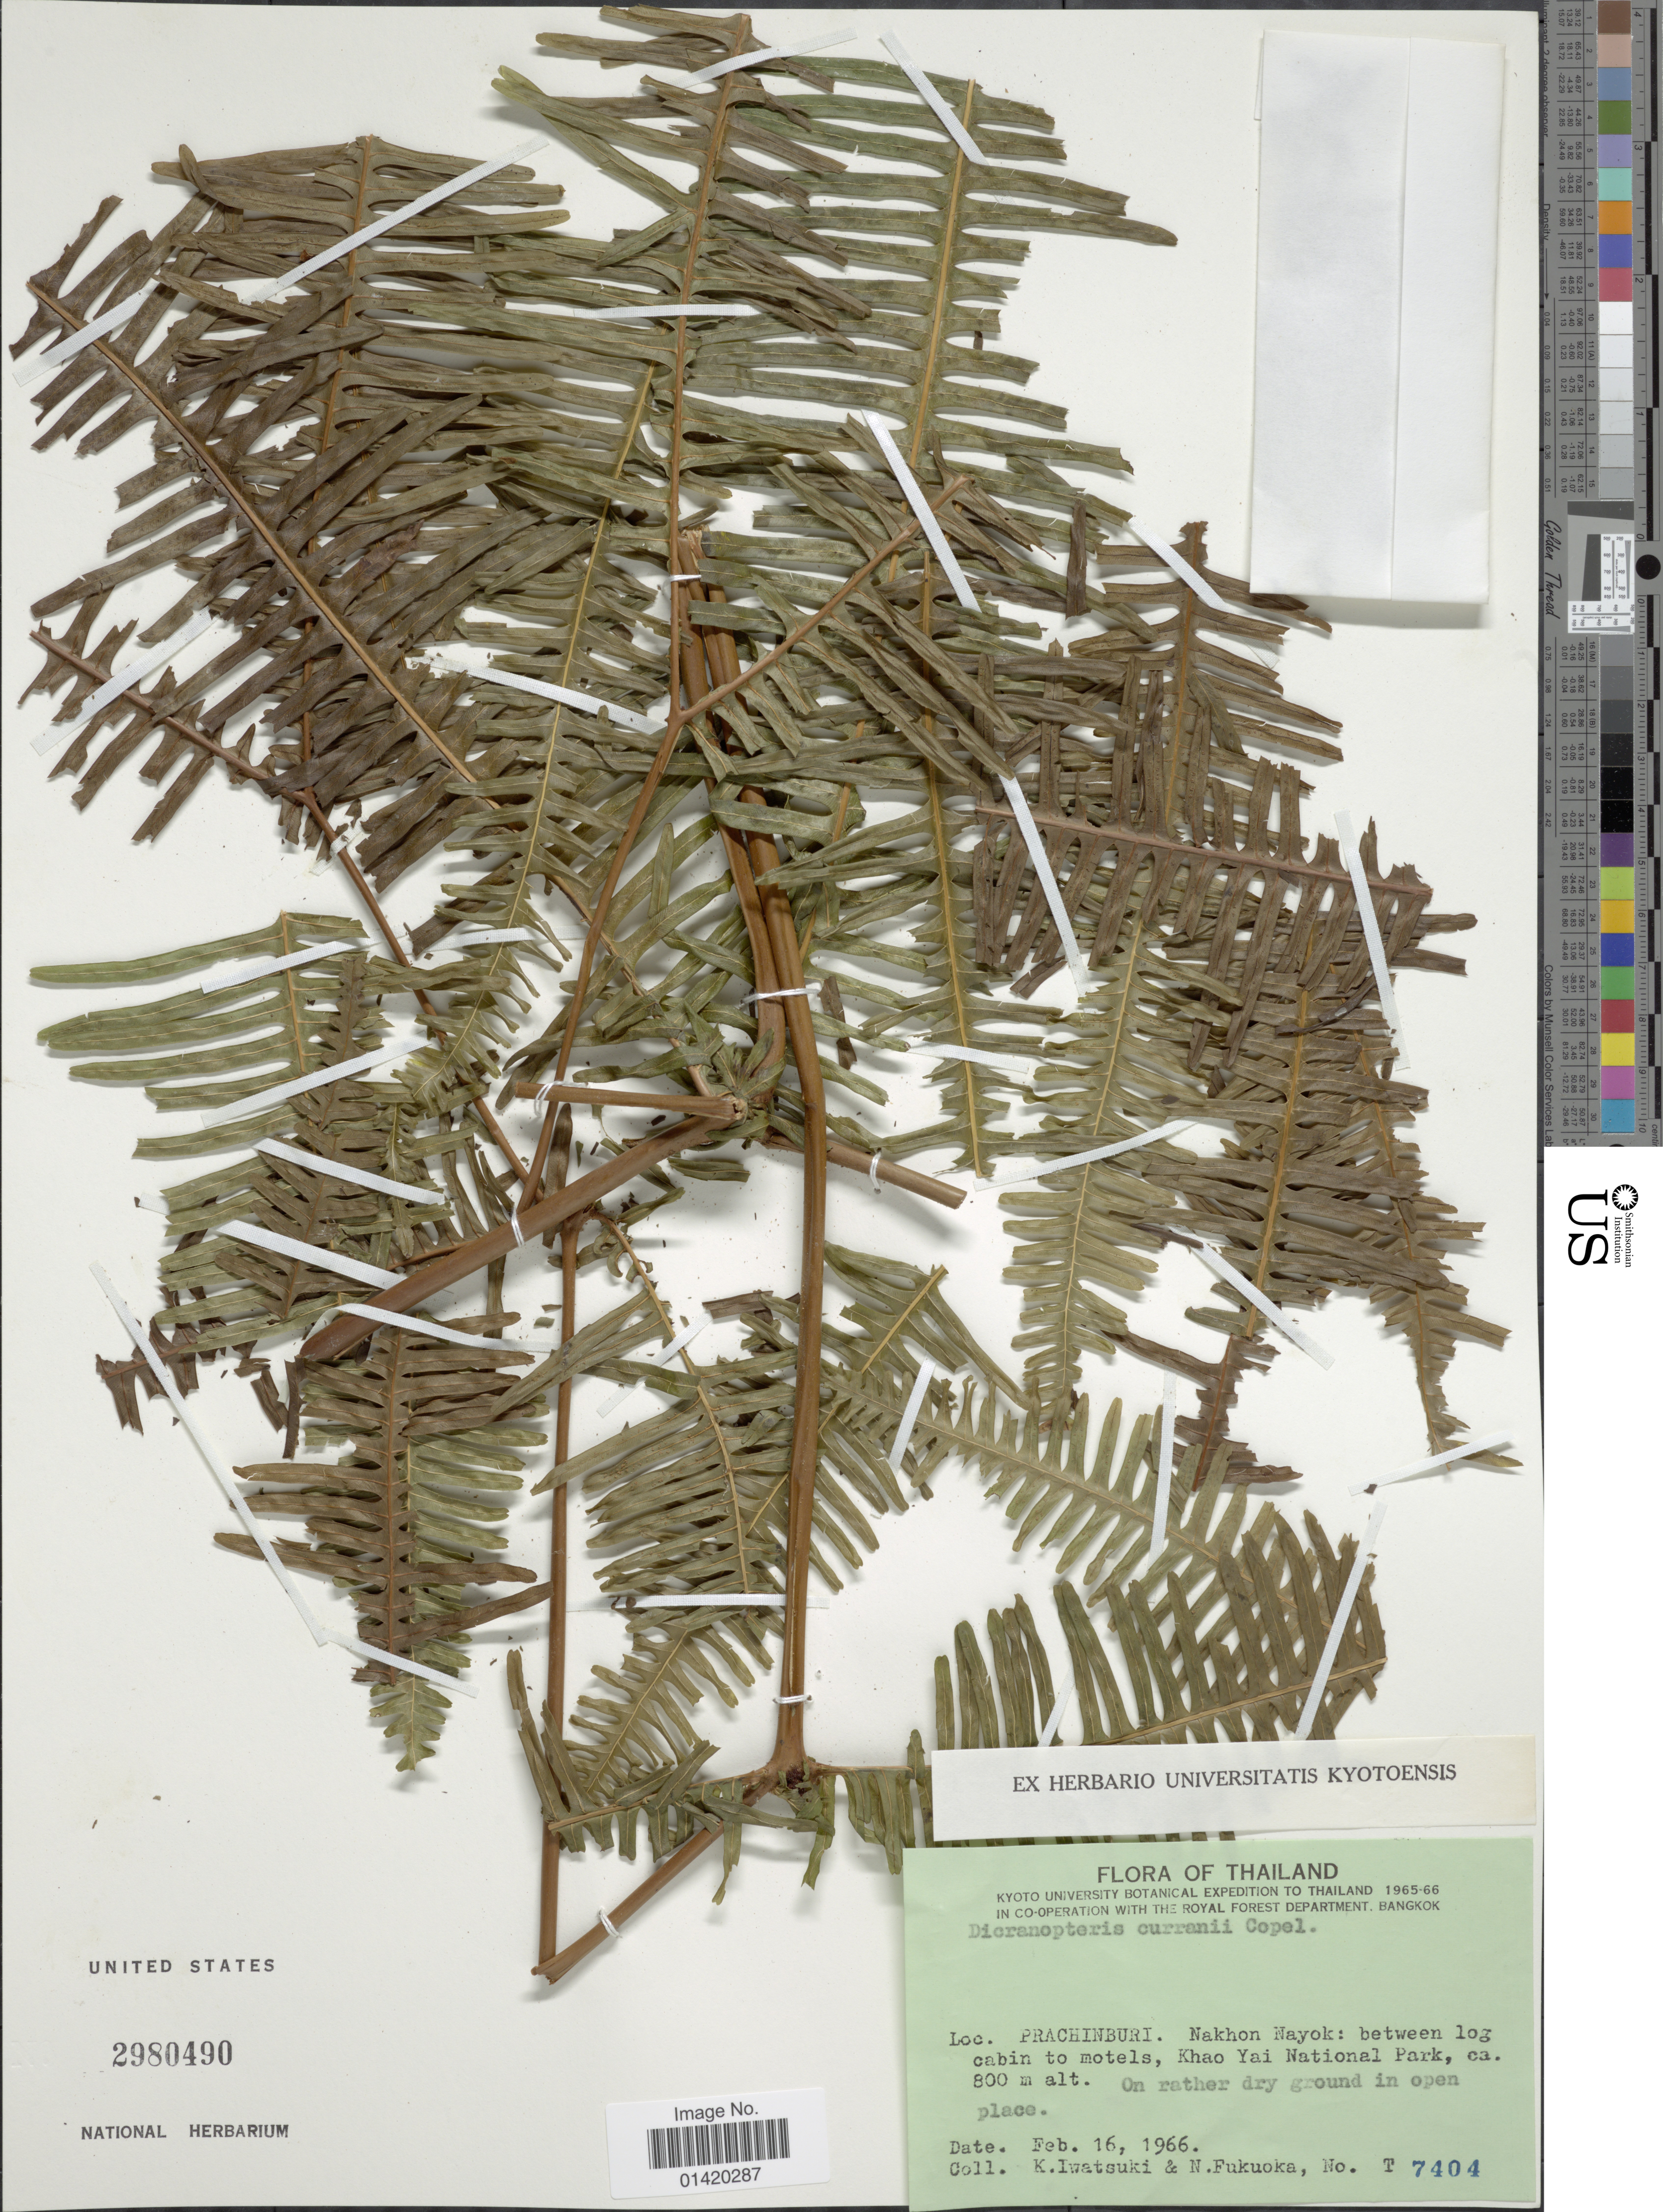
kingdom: Plantae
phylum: Tracheophyta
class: Polypodiopsida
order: Gleicheniales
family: Gleicheniaceae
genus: Dicranopteris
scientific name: Dicranopteris curranii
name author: Copel.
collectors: K. Iwatsuki & N. Fukuoka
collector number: T 7404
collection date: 1966-02-16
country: Thailand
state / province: Prachin Buri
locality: Nakhon Nayok: between log cabin to motels, Khao Yai National Park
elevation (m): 800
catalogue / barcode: US 2980490